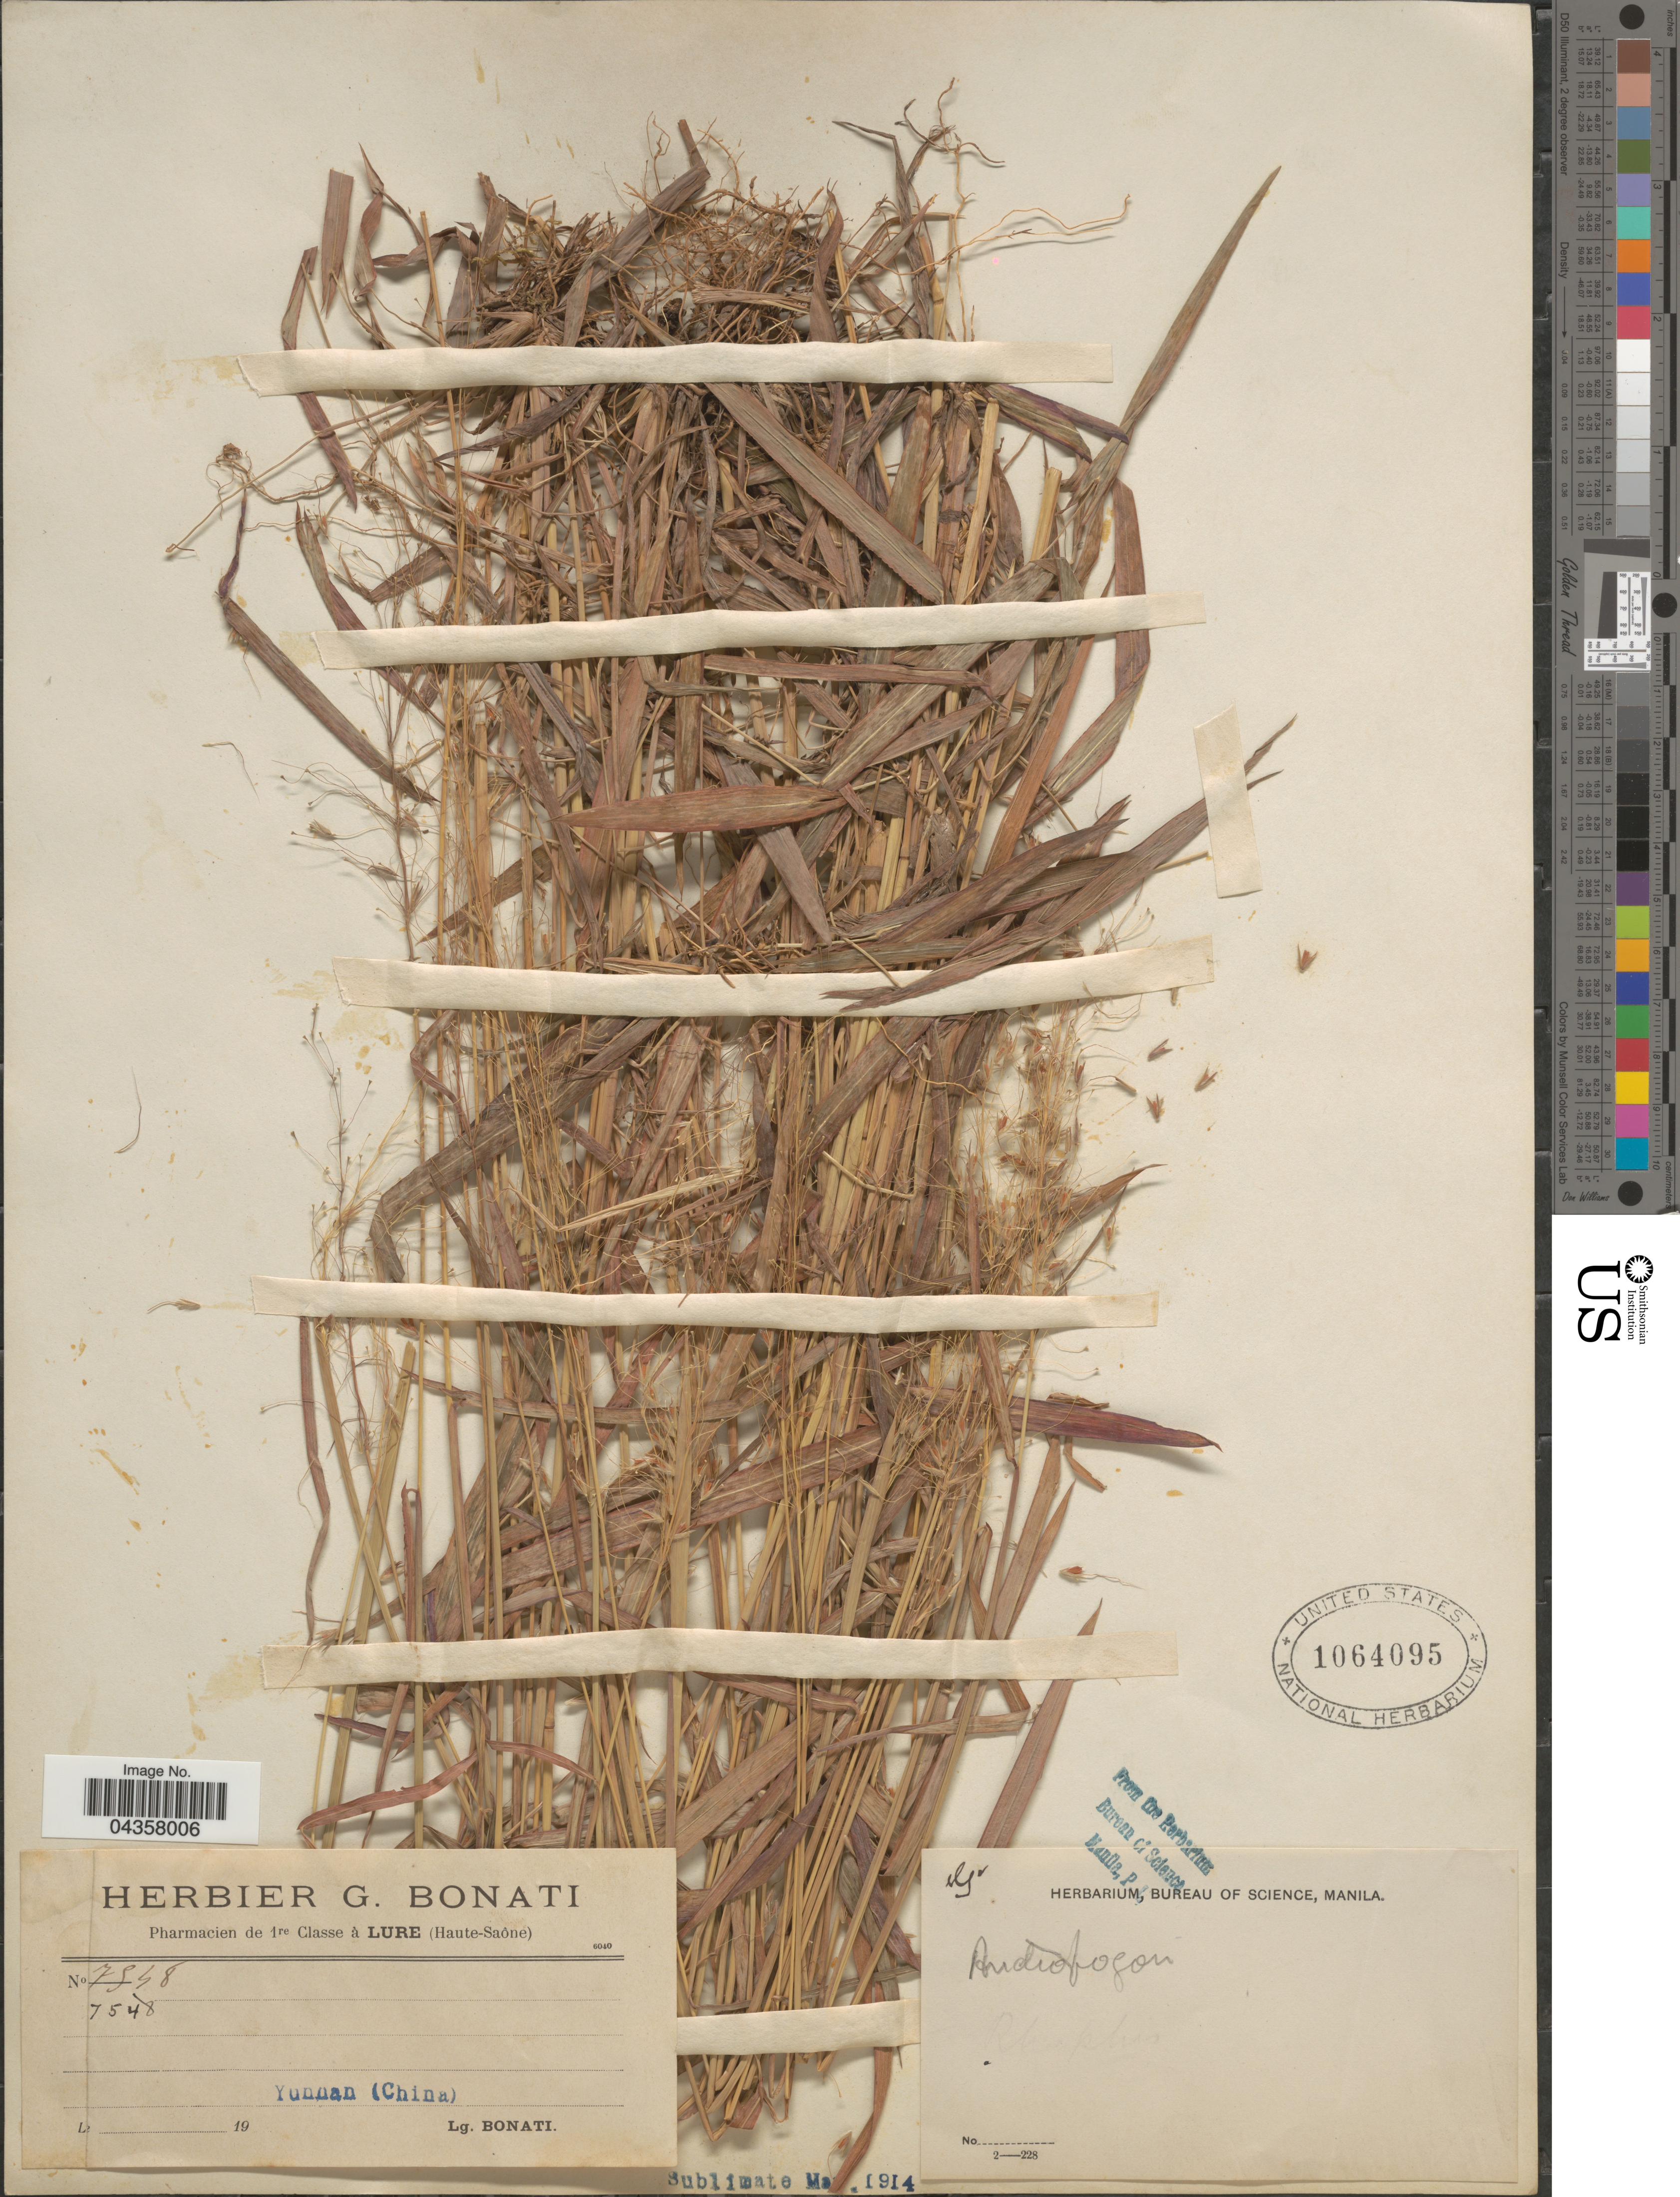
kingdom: Plantae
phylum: Tracheophyta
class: Liliopsida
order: Poales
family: Poaceae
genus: Spodiopogon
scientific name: Spodiopogon sagittifolius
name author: Rendle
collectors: G. Bonati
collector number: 7548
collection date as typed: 19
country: China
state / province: Yunnan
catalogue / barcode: US 1064095